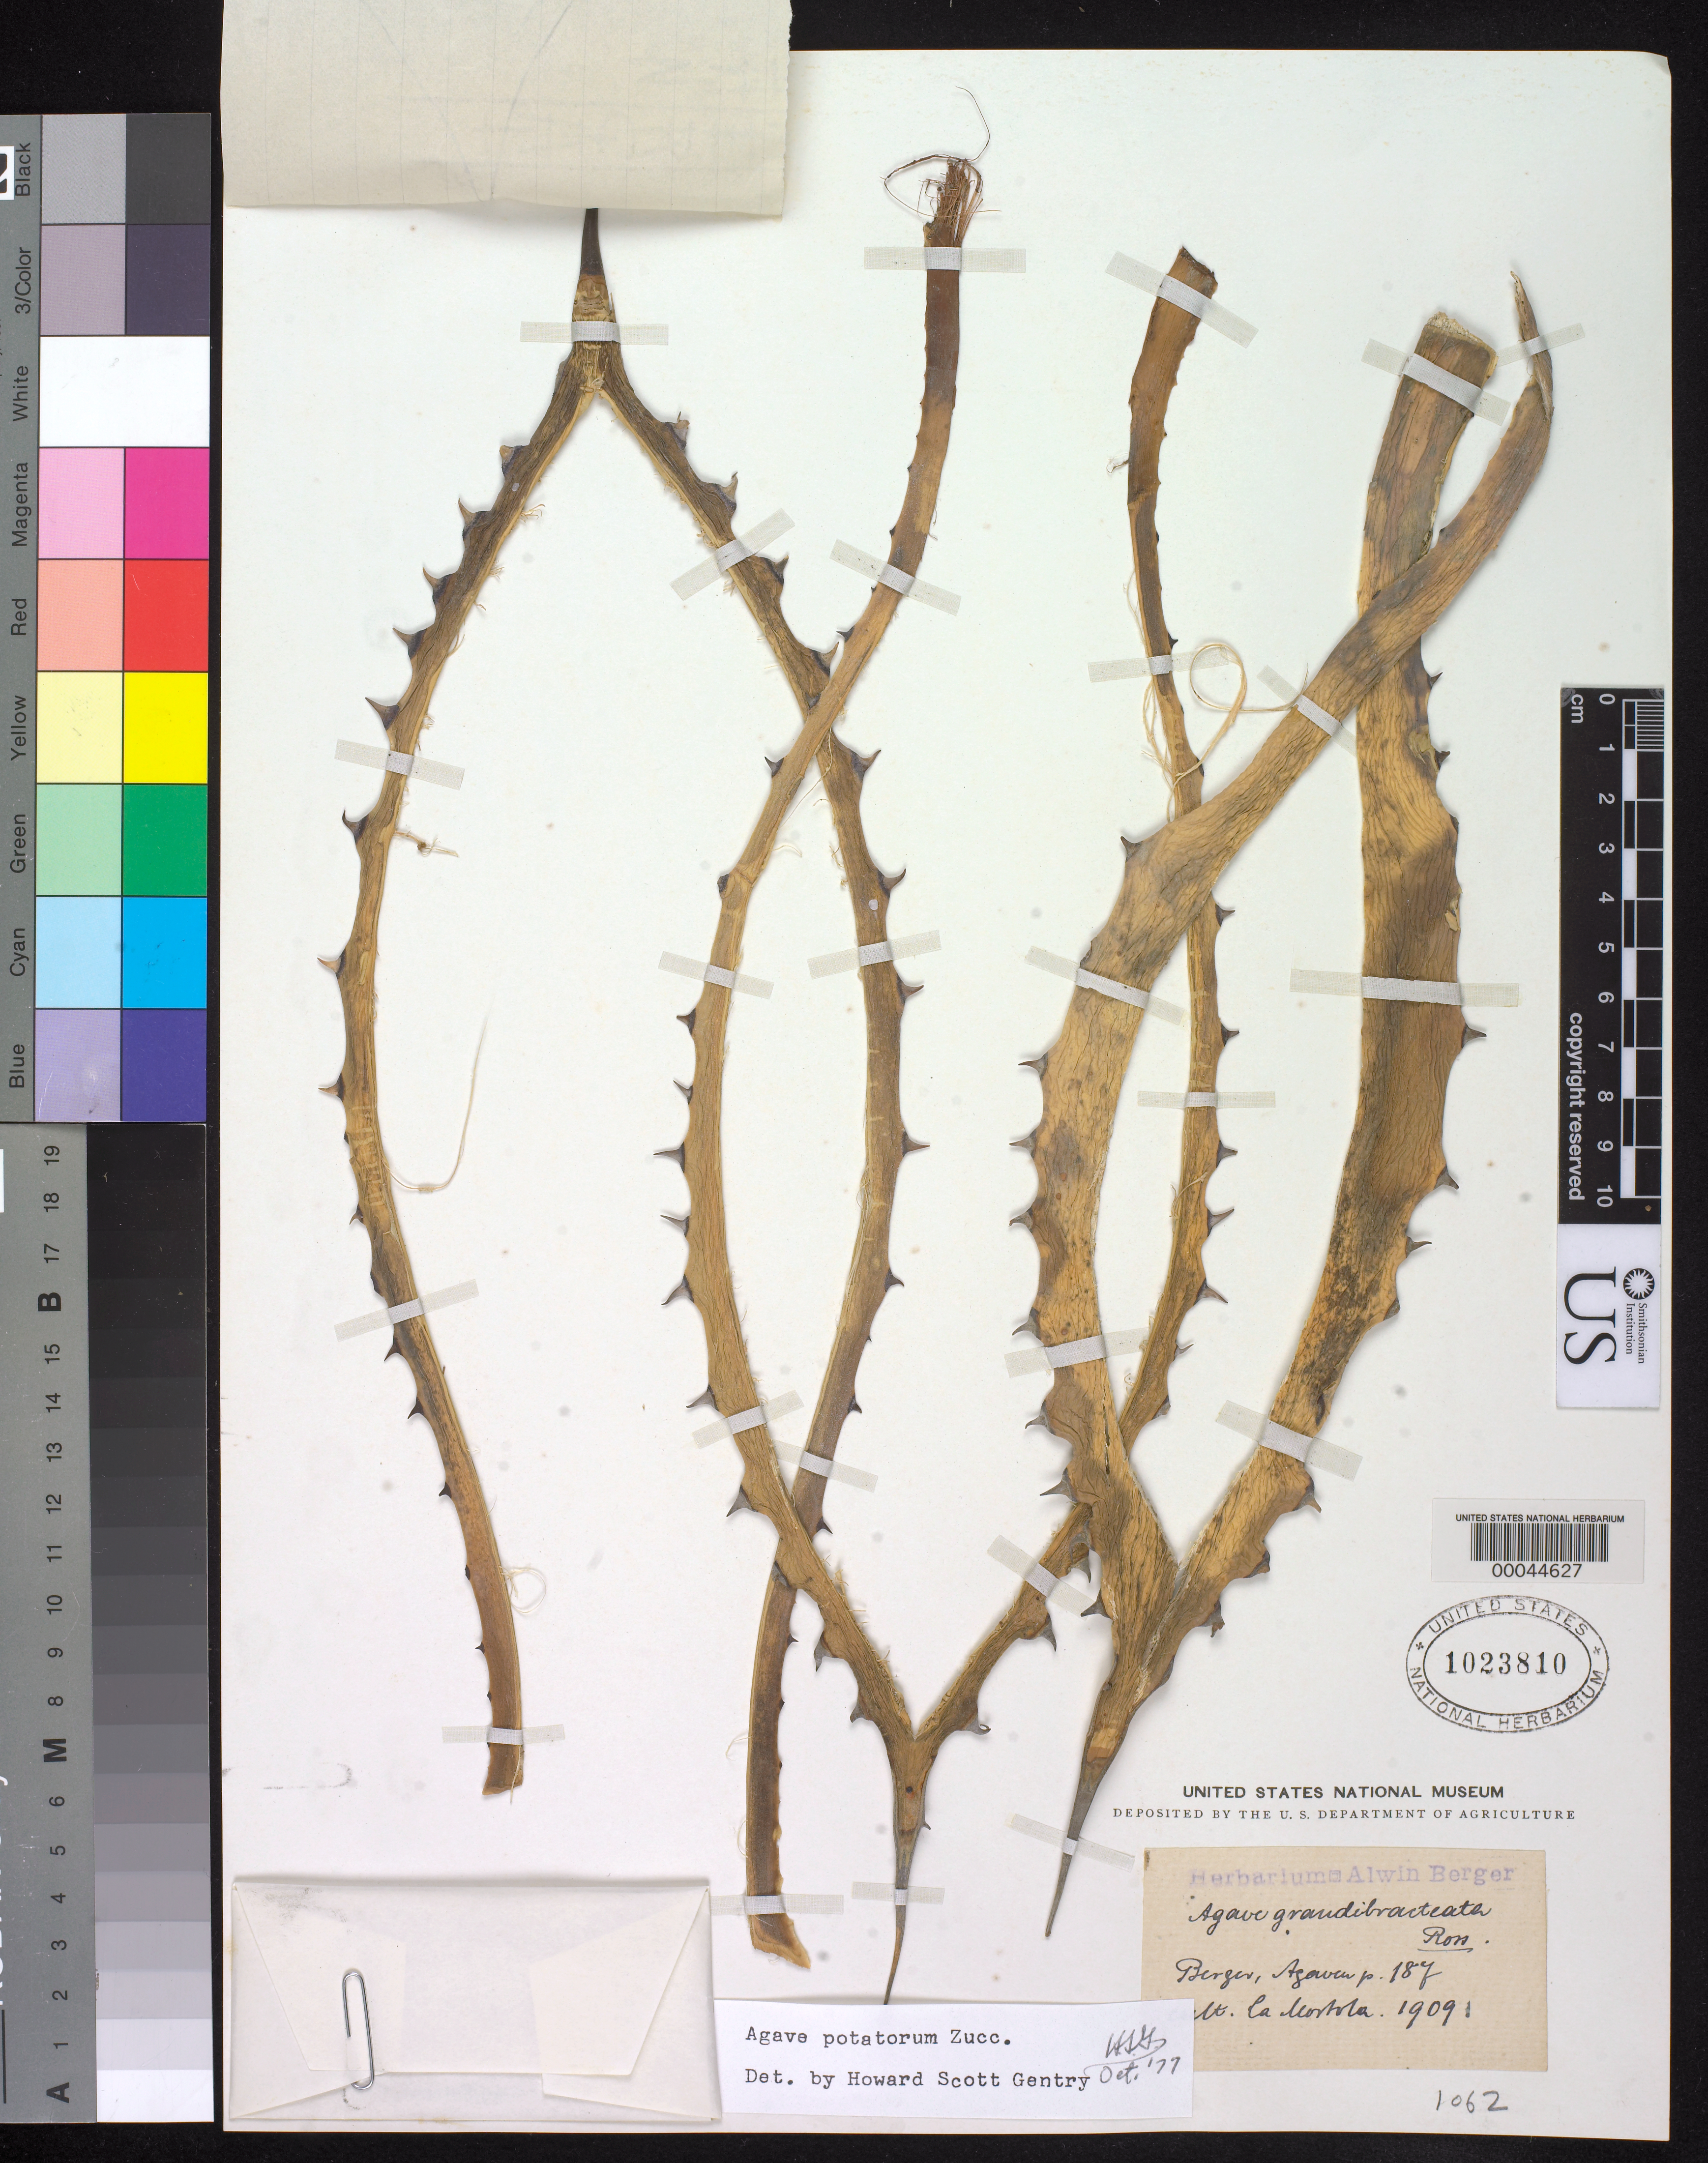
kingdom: Plantae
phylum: Tracheophyta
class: Liliopsida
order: Asparagales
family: Asparagaceae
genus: Agave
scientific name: Agave potatorum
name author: Zucc.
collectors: ex herb. A. Berger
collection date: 1909-06-02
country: Mexico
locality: Cultivated at La Mortola, Italy.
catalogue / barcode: US 1023810